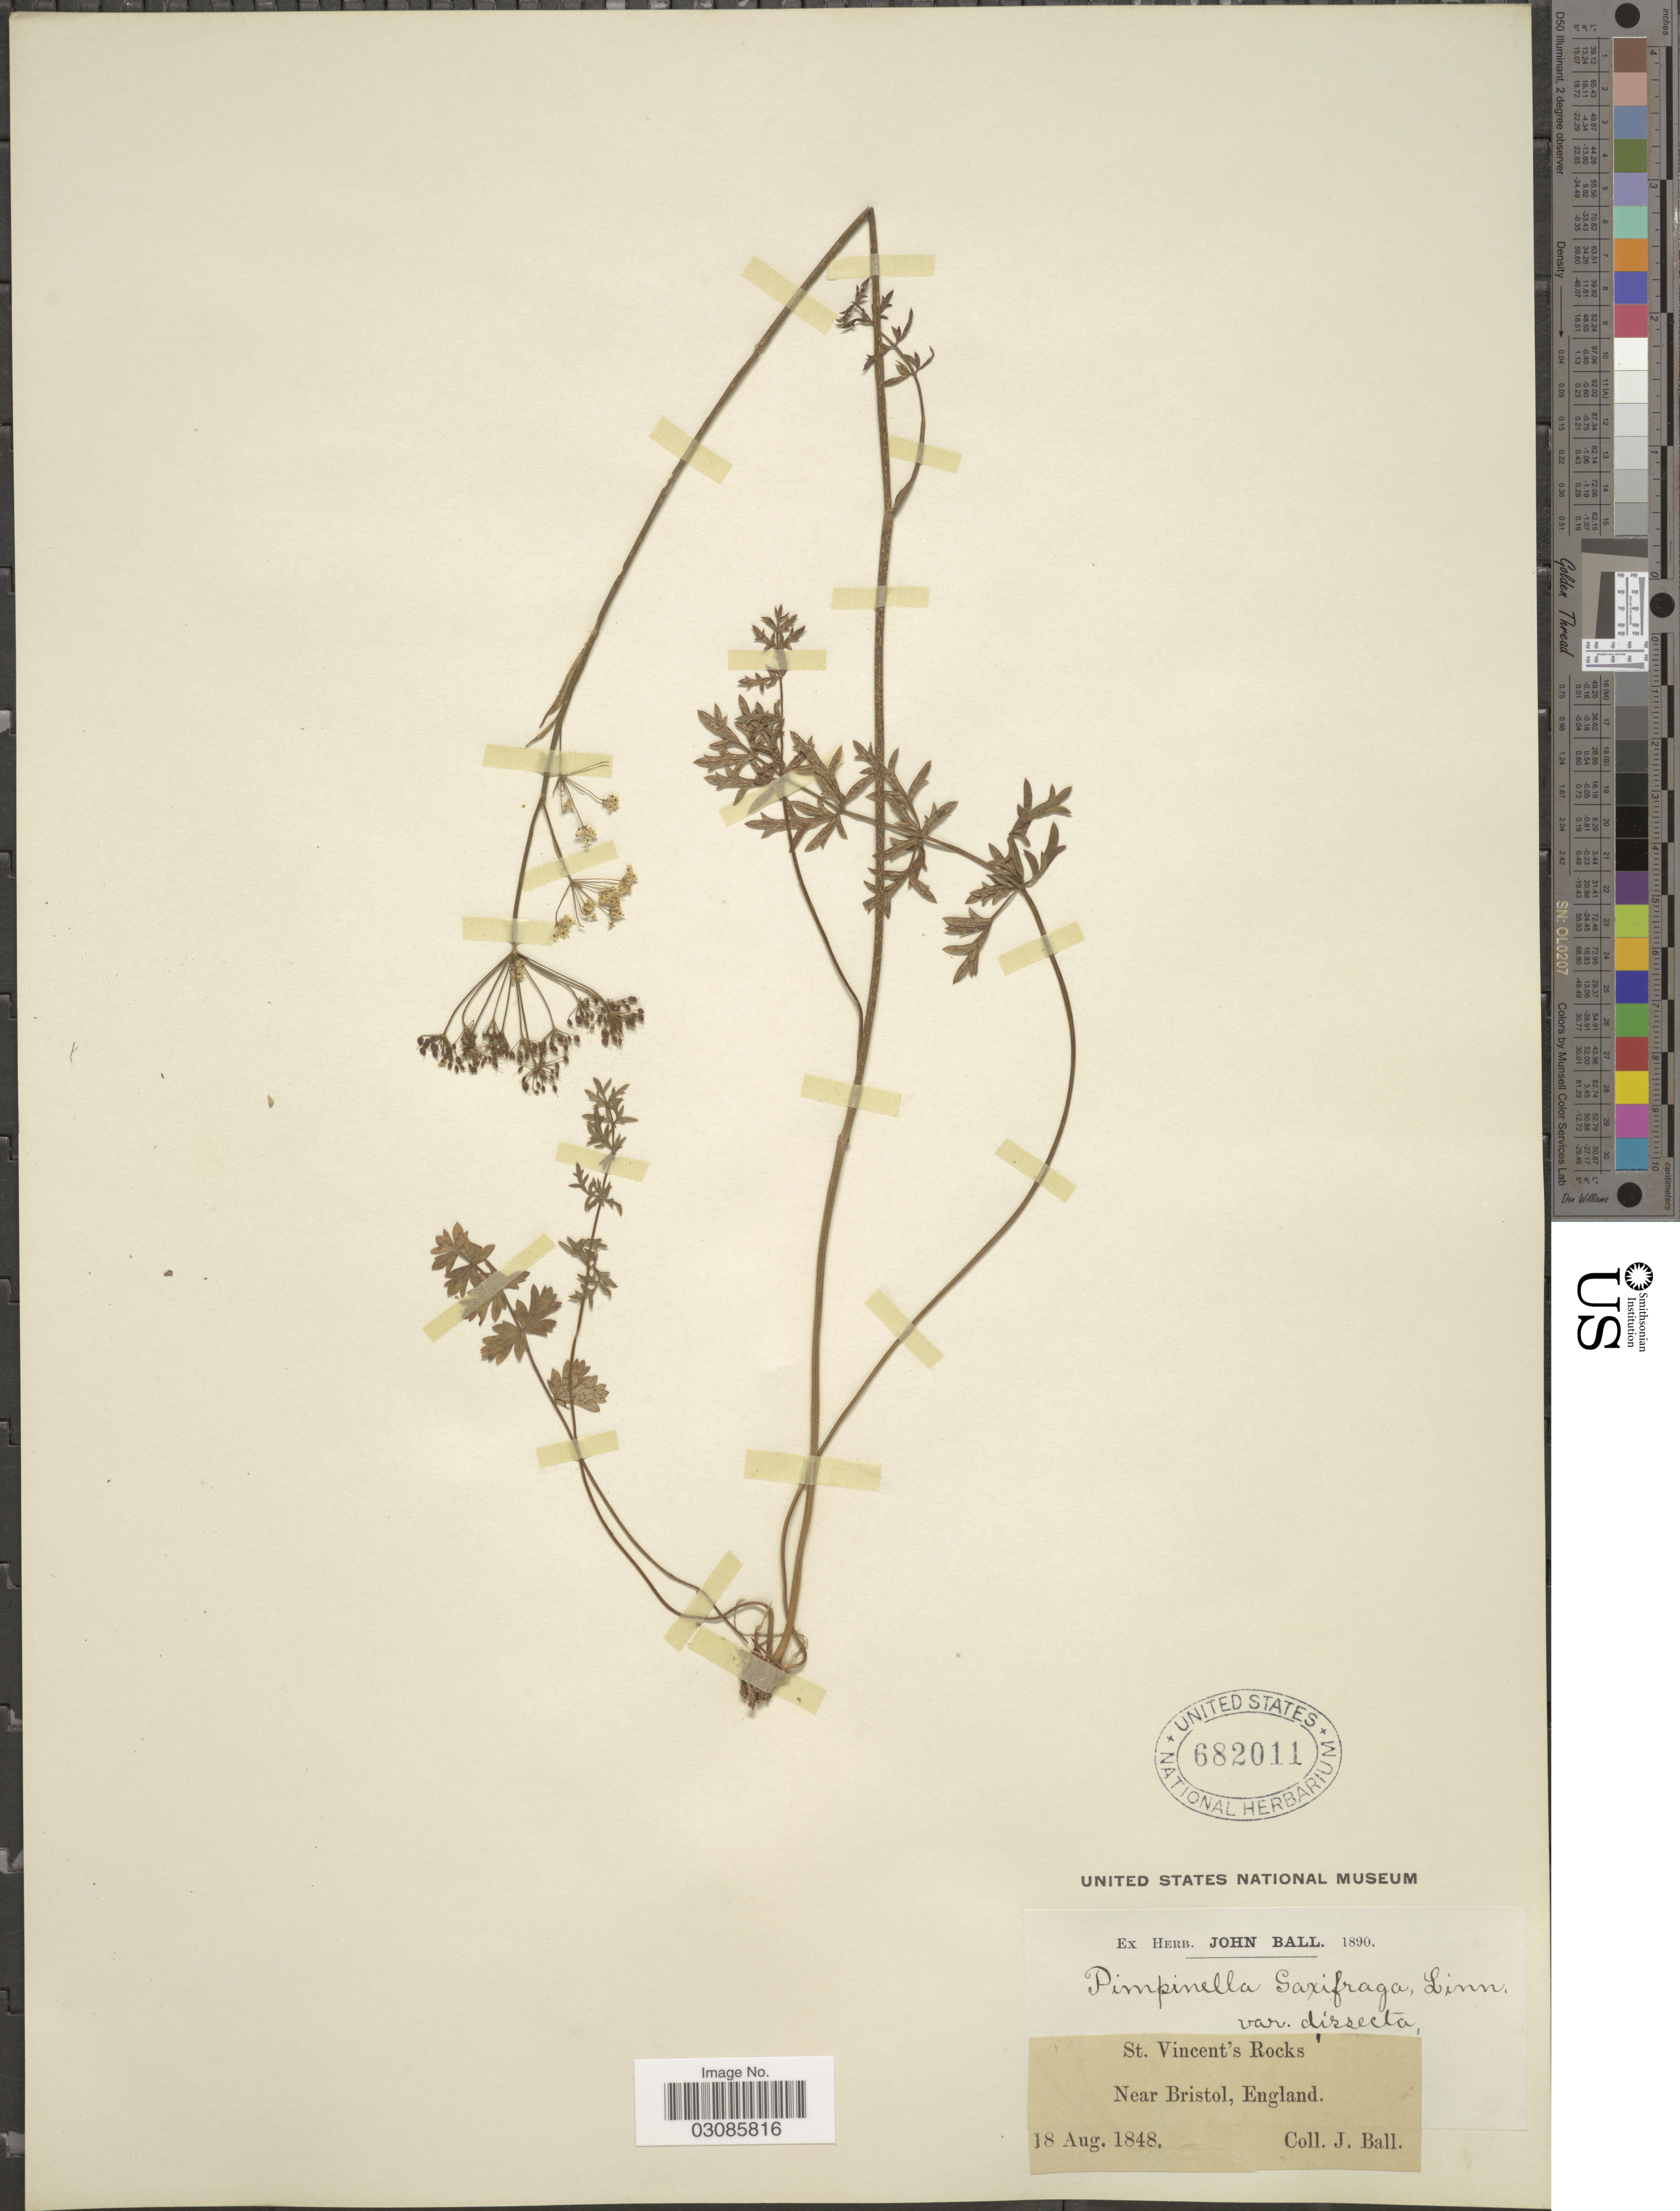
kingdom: Plantae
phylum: Tracheophyta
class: Magnoliopsida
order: Apiales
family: Apiaceae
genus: Pimpinella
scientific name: Pimpinella saxifraga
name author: L.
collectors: J. Ball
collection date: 1848-08-18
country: United Kingdom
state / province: England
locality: St. Vincent's Rocks. Near Bristol.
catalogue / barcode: US 682011